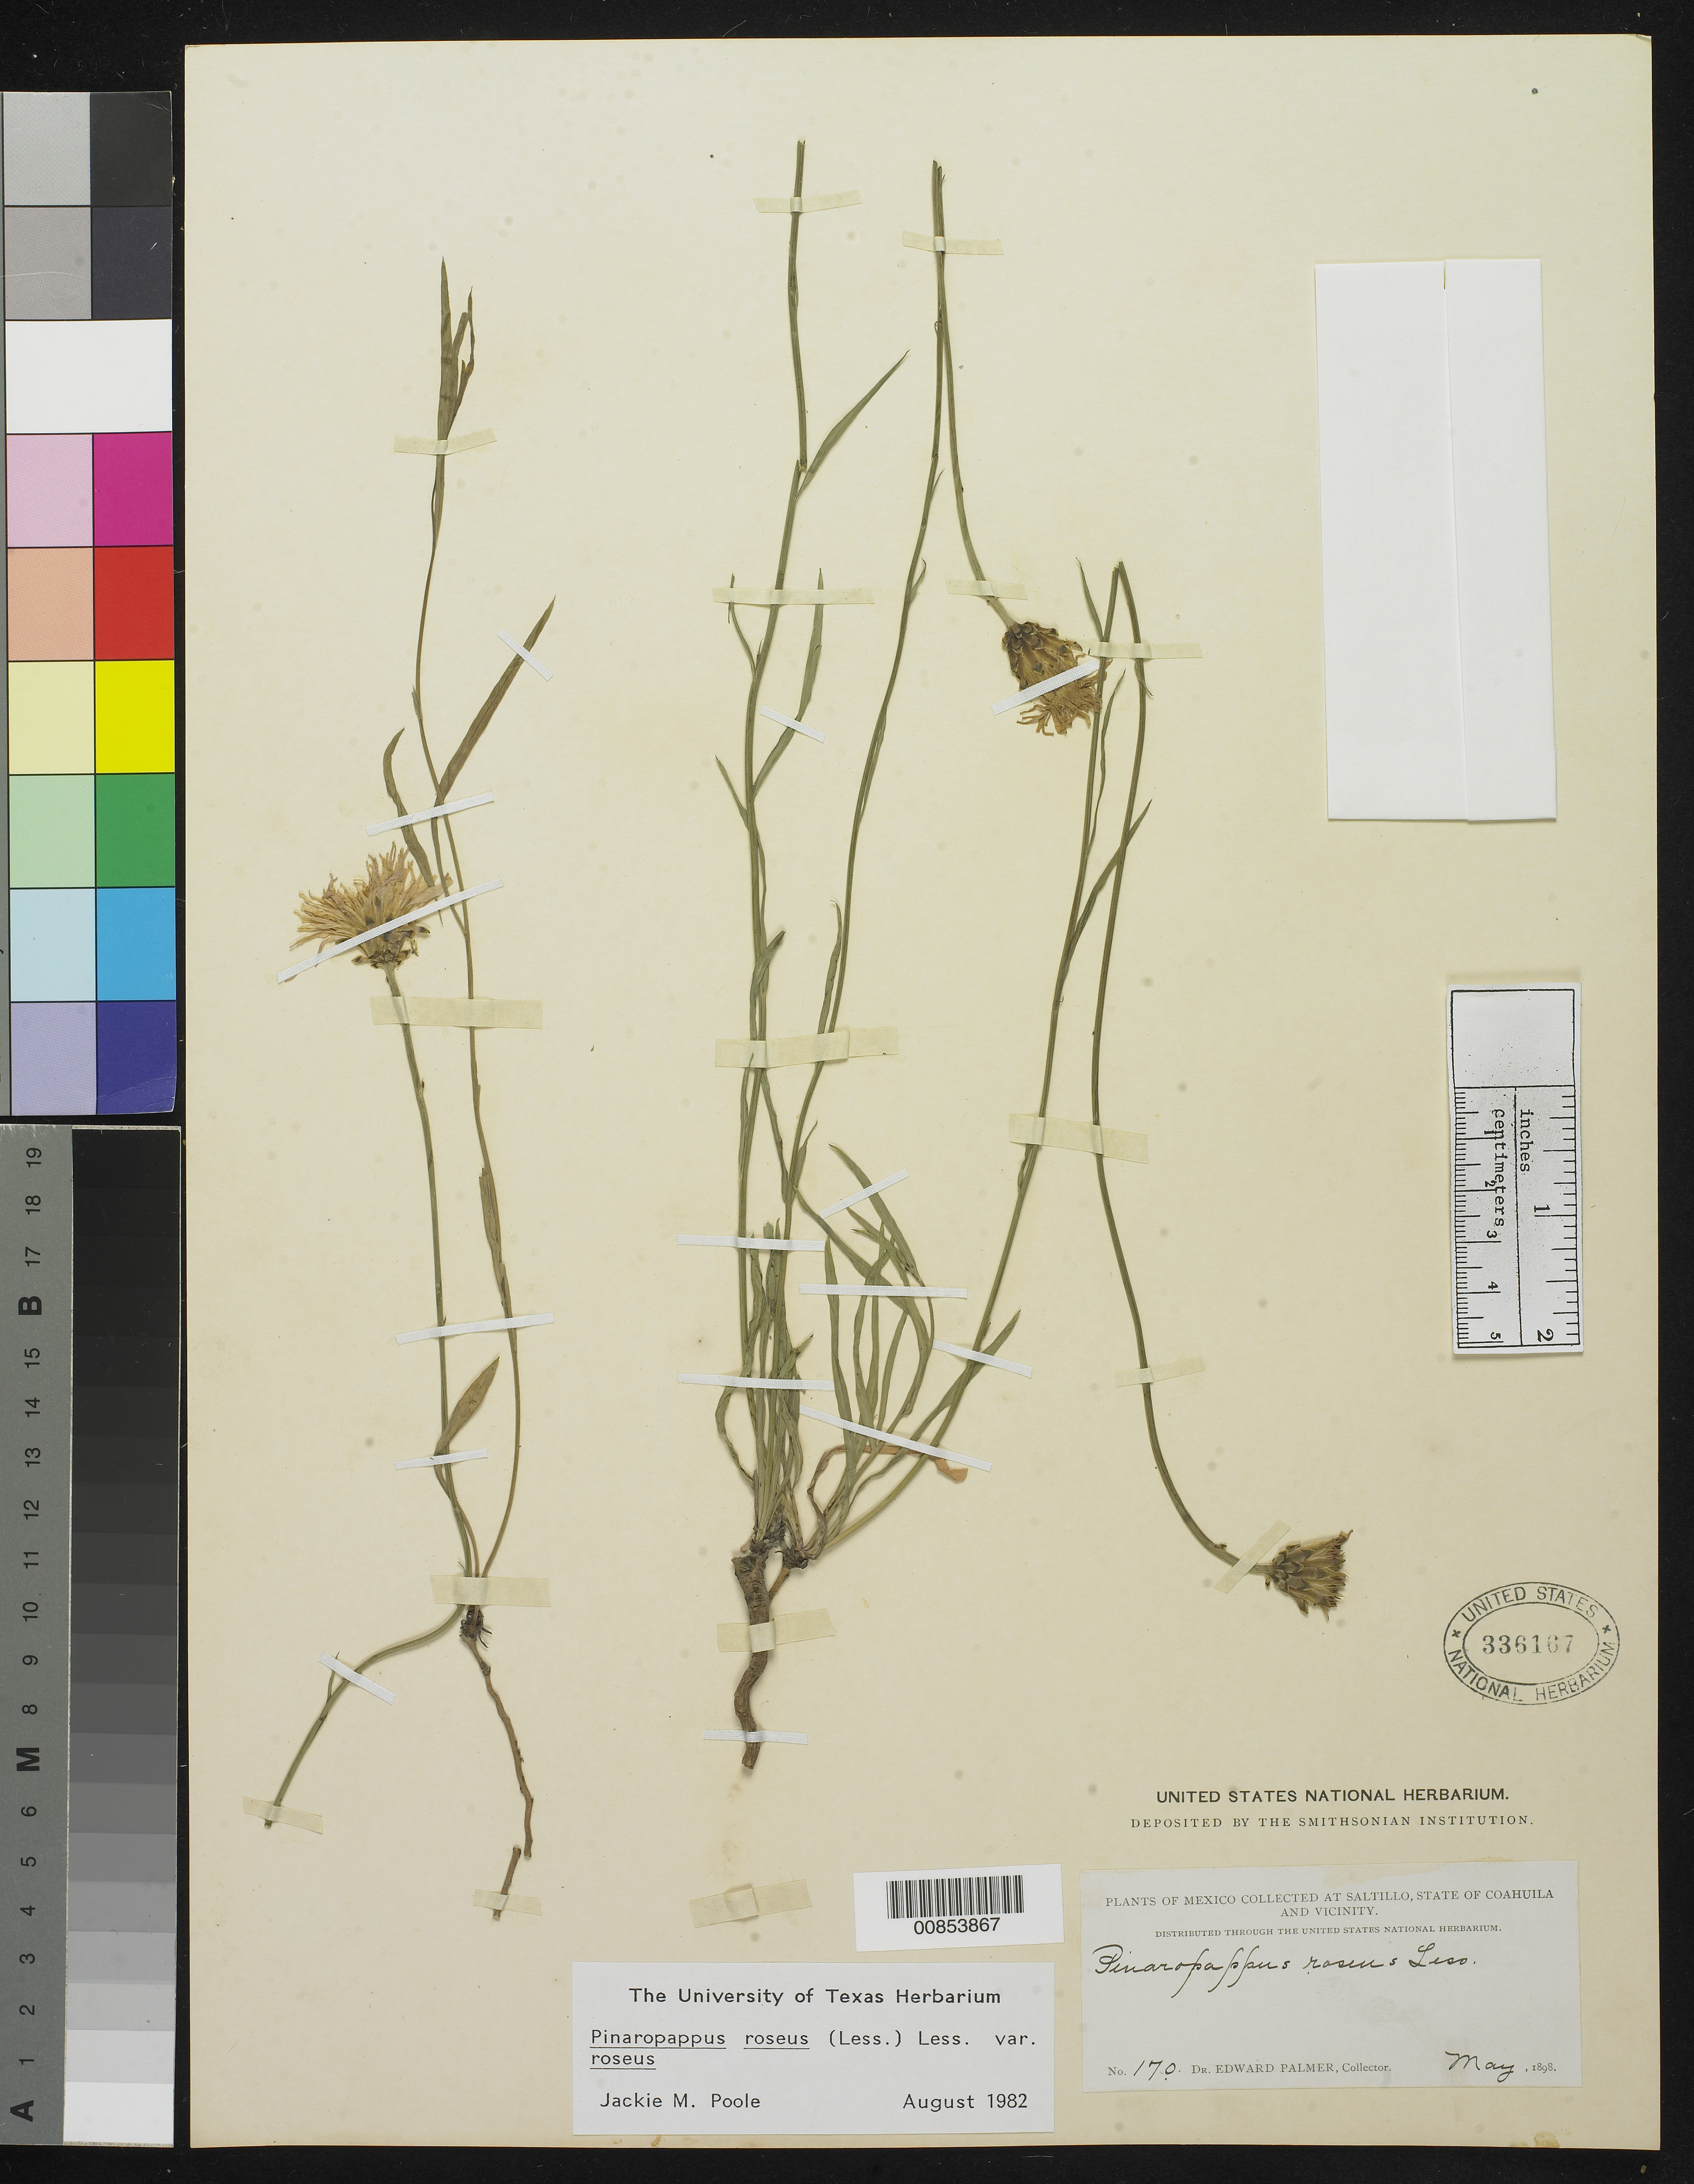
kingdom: Plantae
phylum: Tracheophyta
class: Magnoliopsida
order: Asterales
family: Asteraceae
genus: Pinaropappus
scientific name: Pinaropappus roseus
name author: Less.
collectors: E. Palmer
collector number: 170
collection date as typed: May 1898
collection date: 1898-05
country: Mexico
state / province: Coahuila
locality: Saltilllo, Coahuila and vicinity.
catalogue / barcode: US 336167